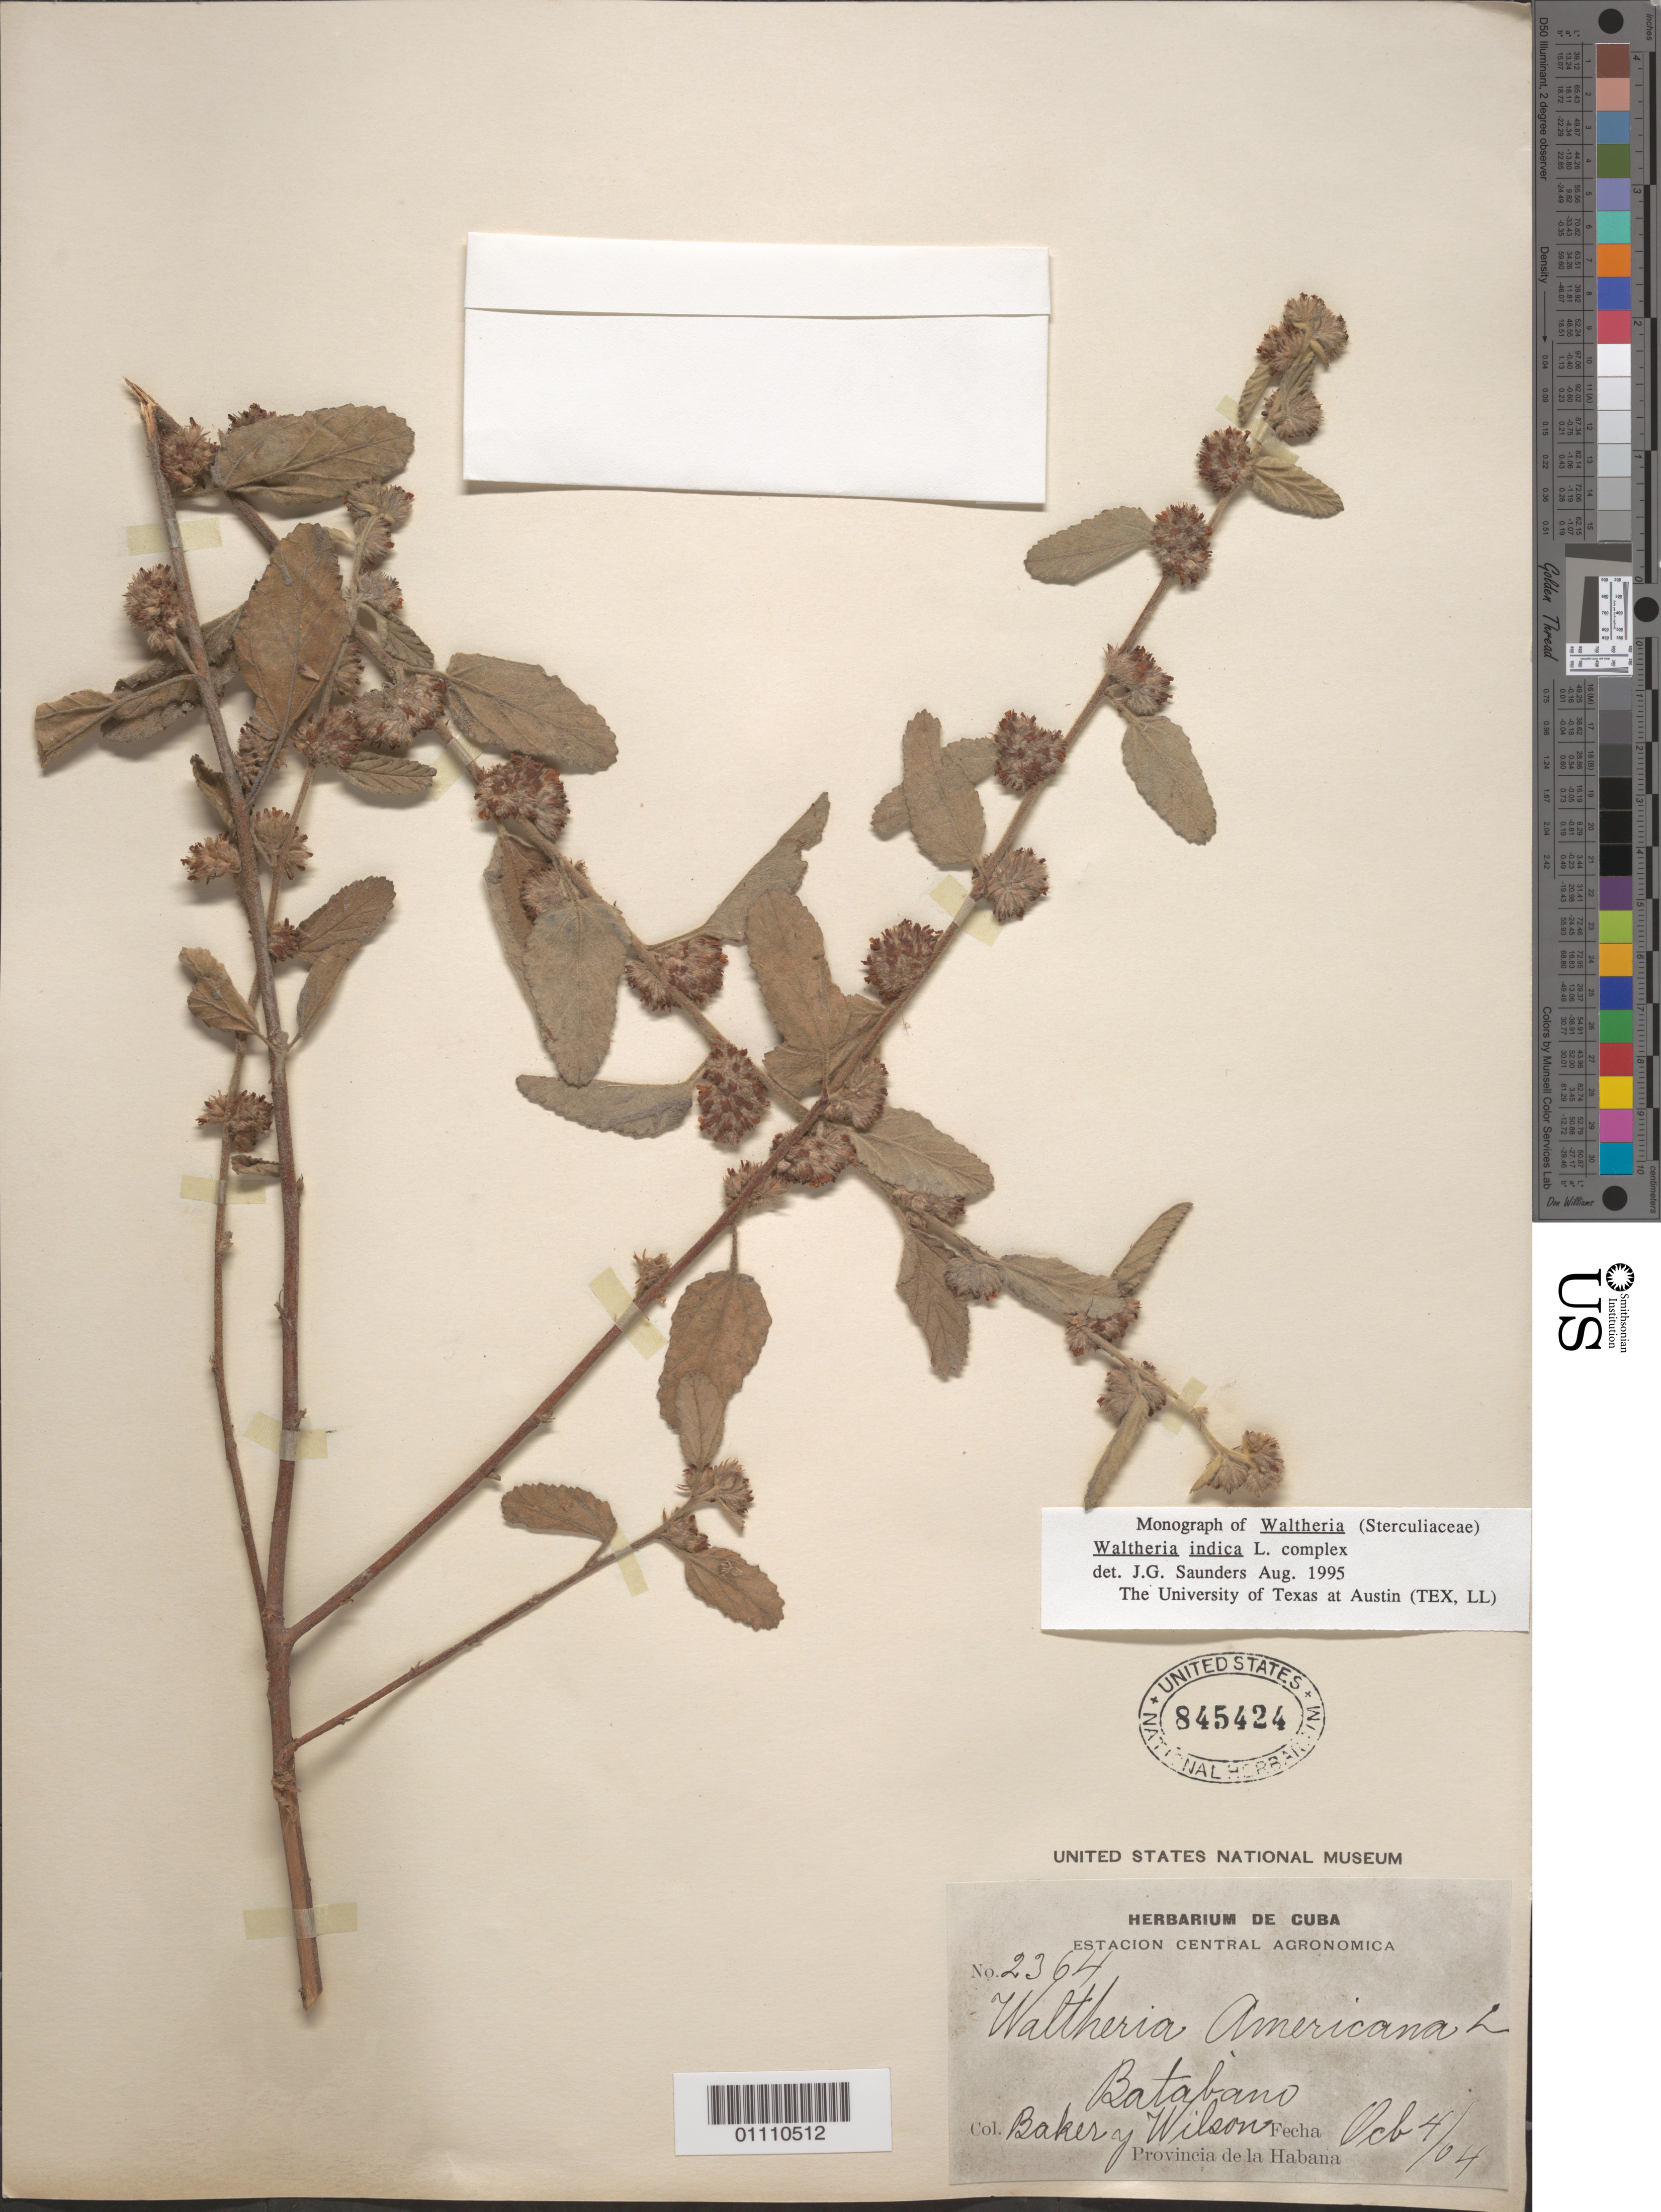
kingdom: Plantae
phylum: Tracheophyta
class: Magnoliopsida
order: Malvales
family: Malvaceae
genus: Waltheria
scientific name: Waltheria indica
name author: L.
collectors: C. F. Baker & -- Wilson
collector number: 2364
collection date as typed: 04 Oct 1904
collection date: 1904-10-04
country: Cuba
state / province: La Habana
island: Cuba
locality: Batabano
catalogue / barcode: US 845424